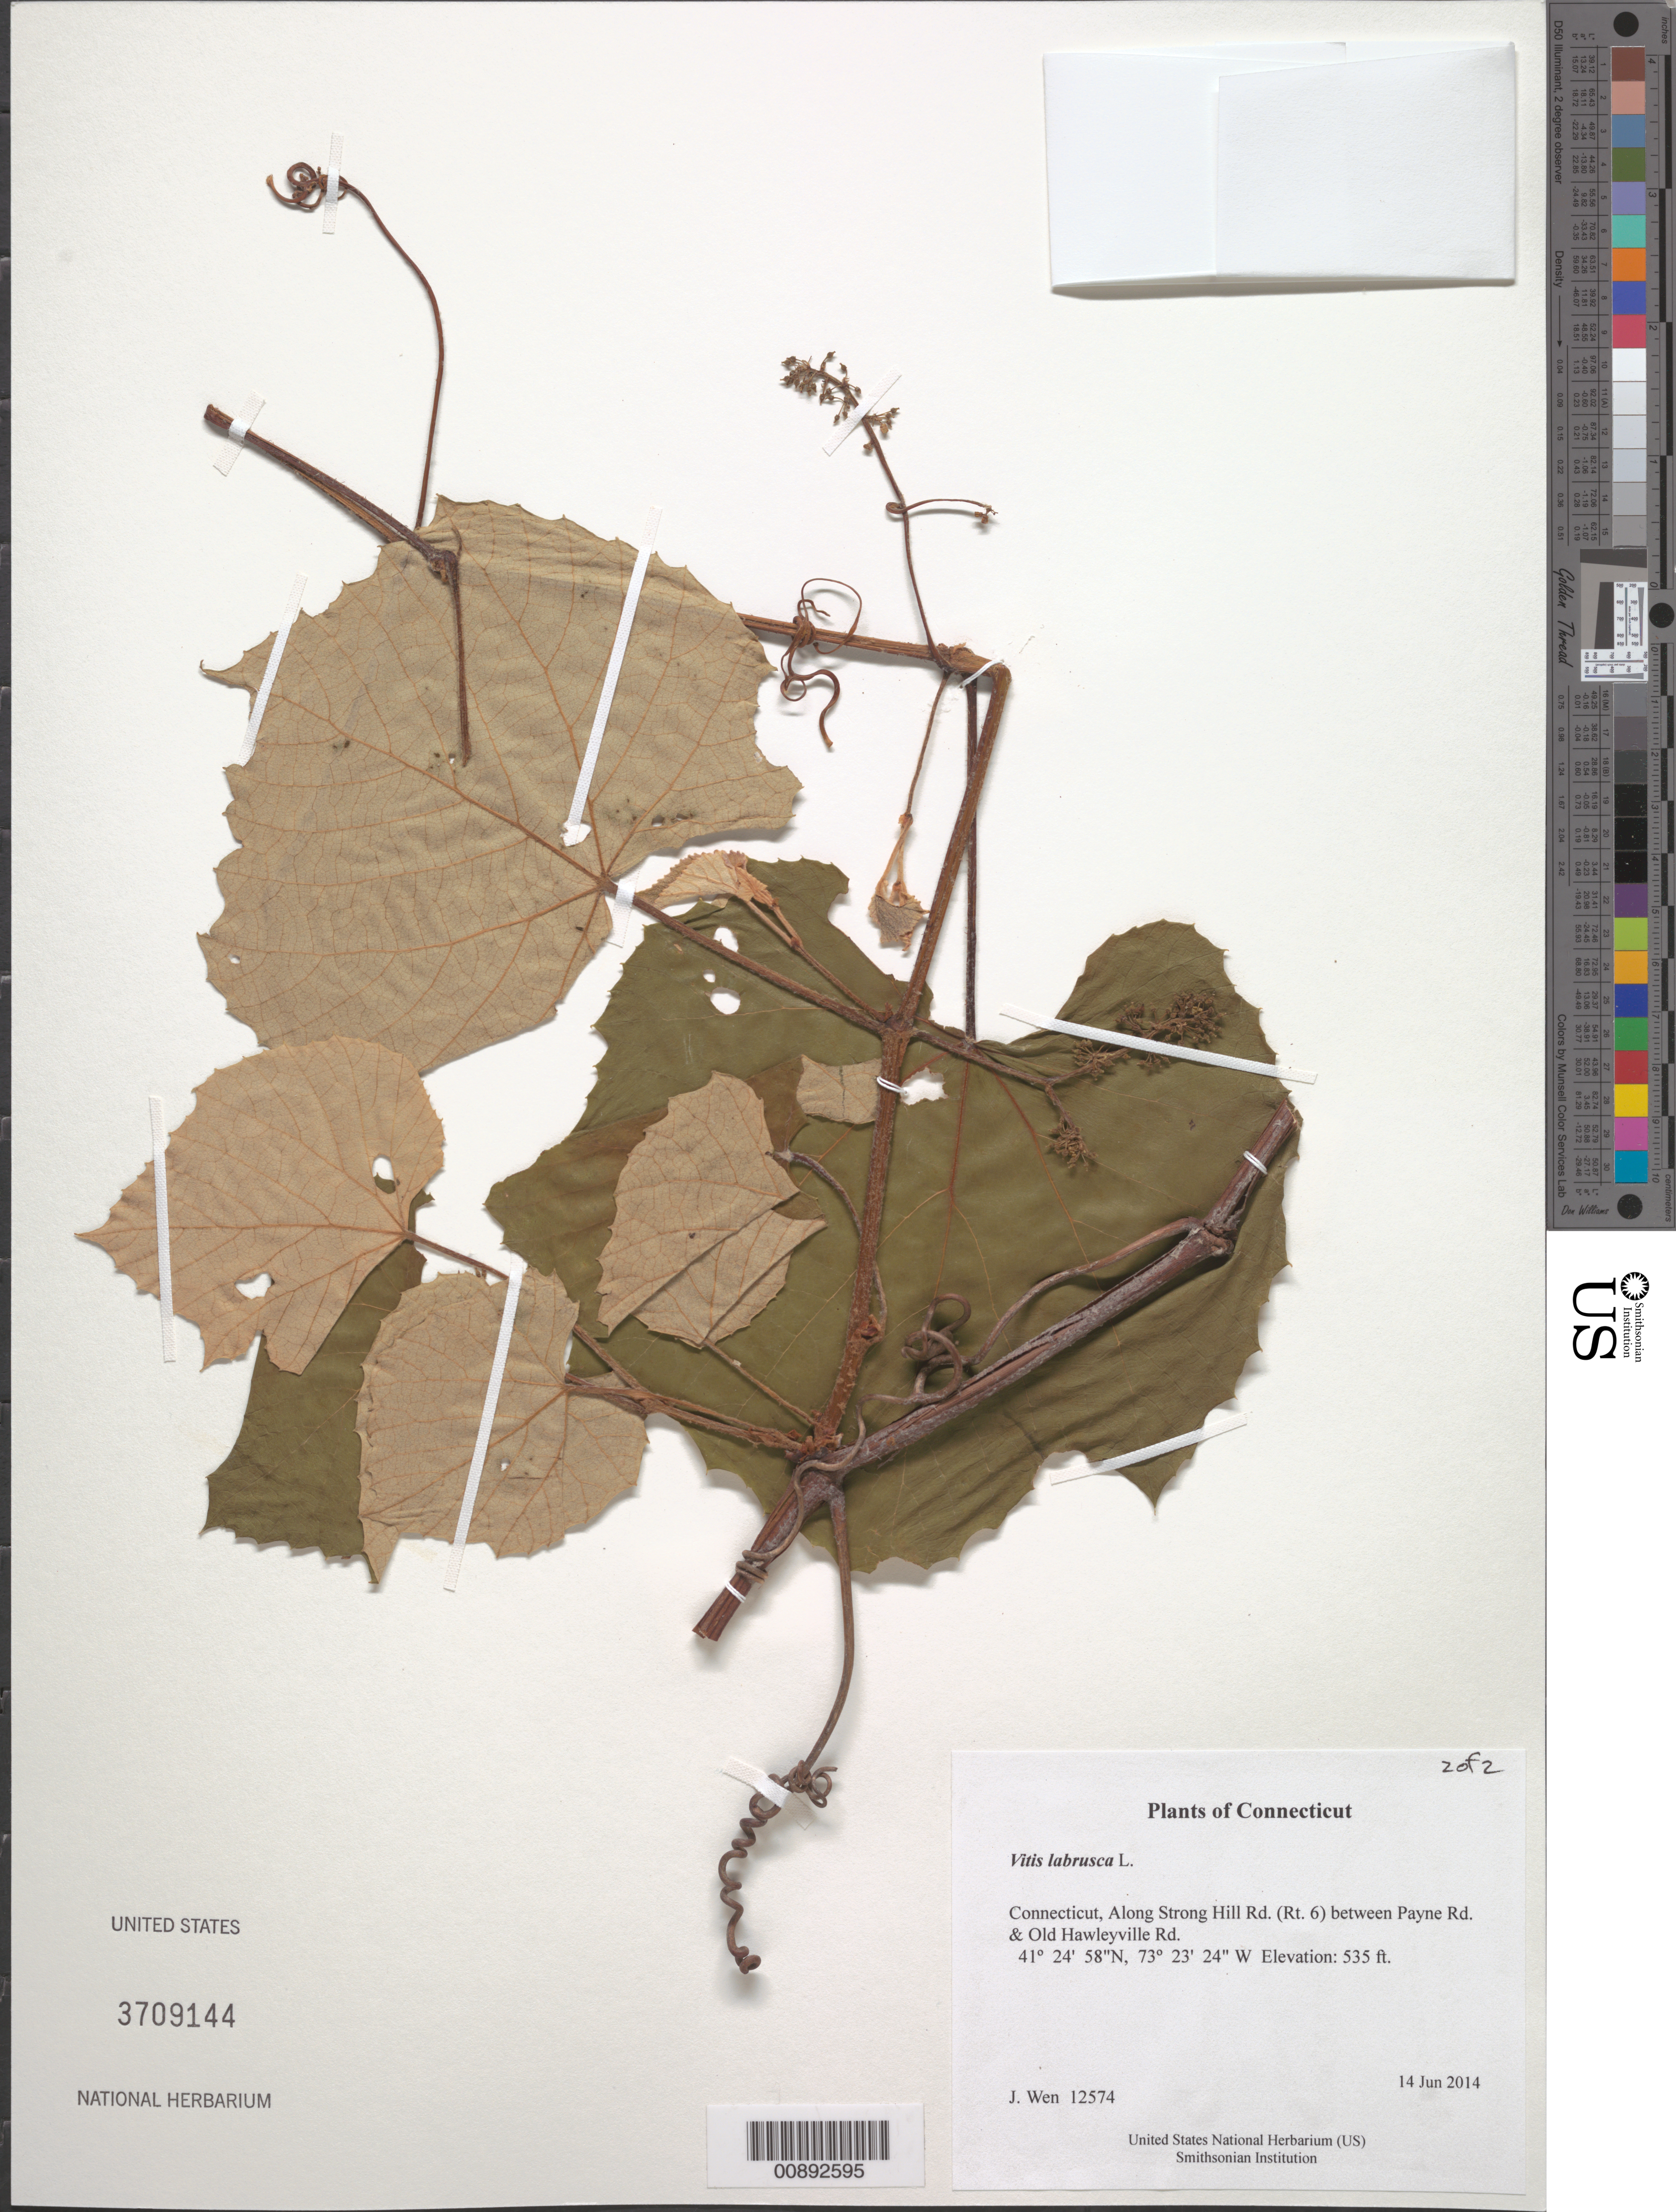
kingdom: Plantae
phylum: Tracheophyta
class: Magnoliopsida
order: Vitales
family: Vitaceae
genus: Vitis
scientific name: Vitis labrusca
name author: L.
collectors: J. Wen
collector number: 12574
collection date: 2014-06-14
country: United States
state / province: Connecticut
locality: Along Strong Hill Rd. (Rt. 6) between Payne Rd. & Old Hawleyville Rd.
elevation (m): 163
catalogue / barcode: US 3709144